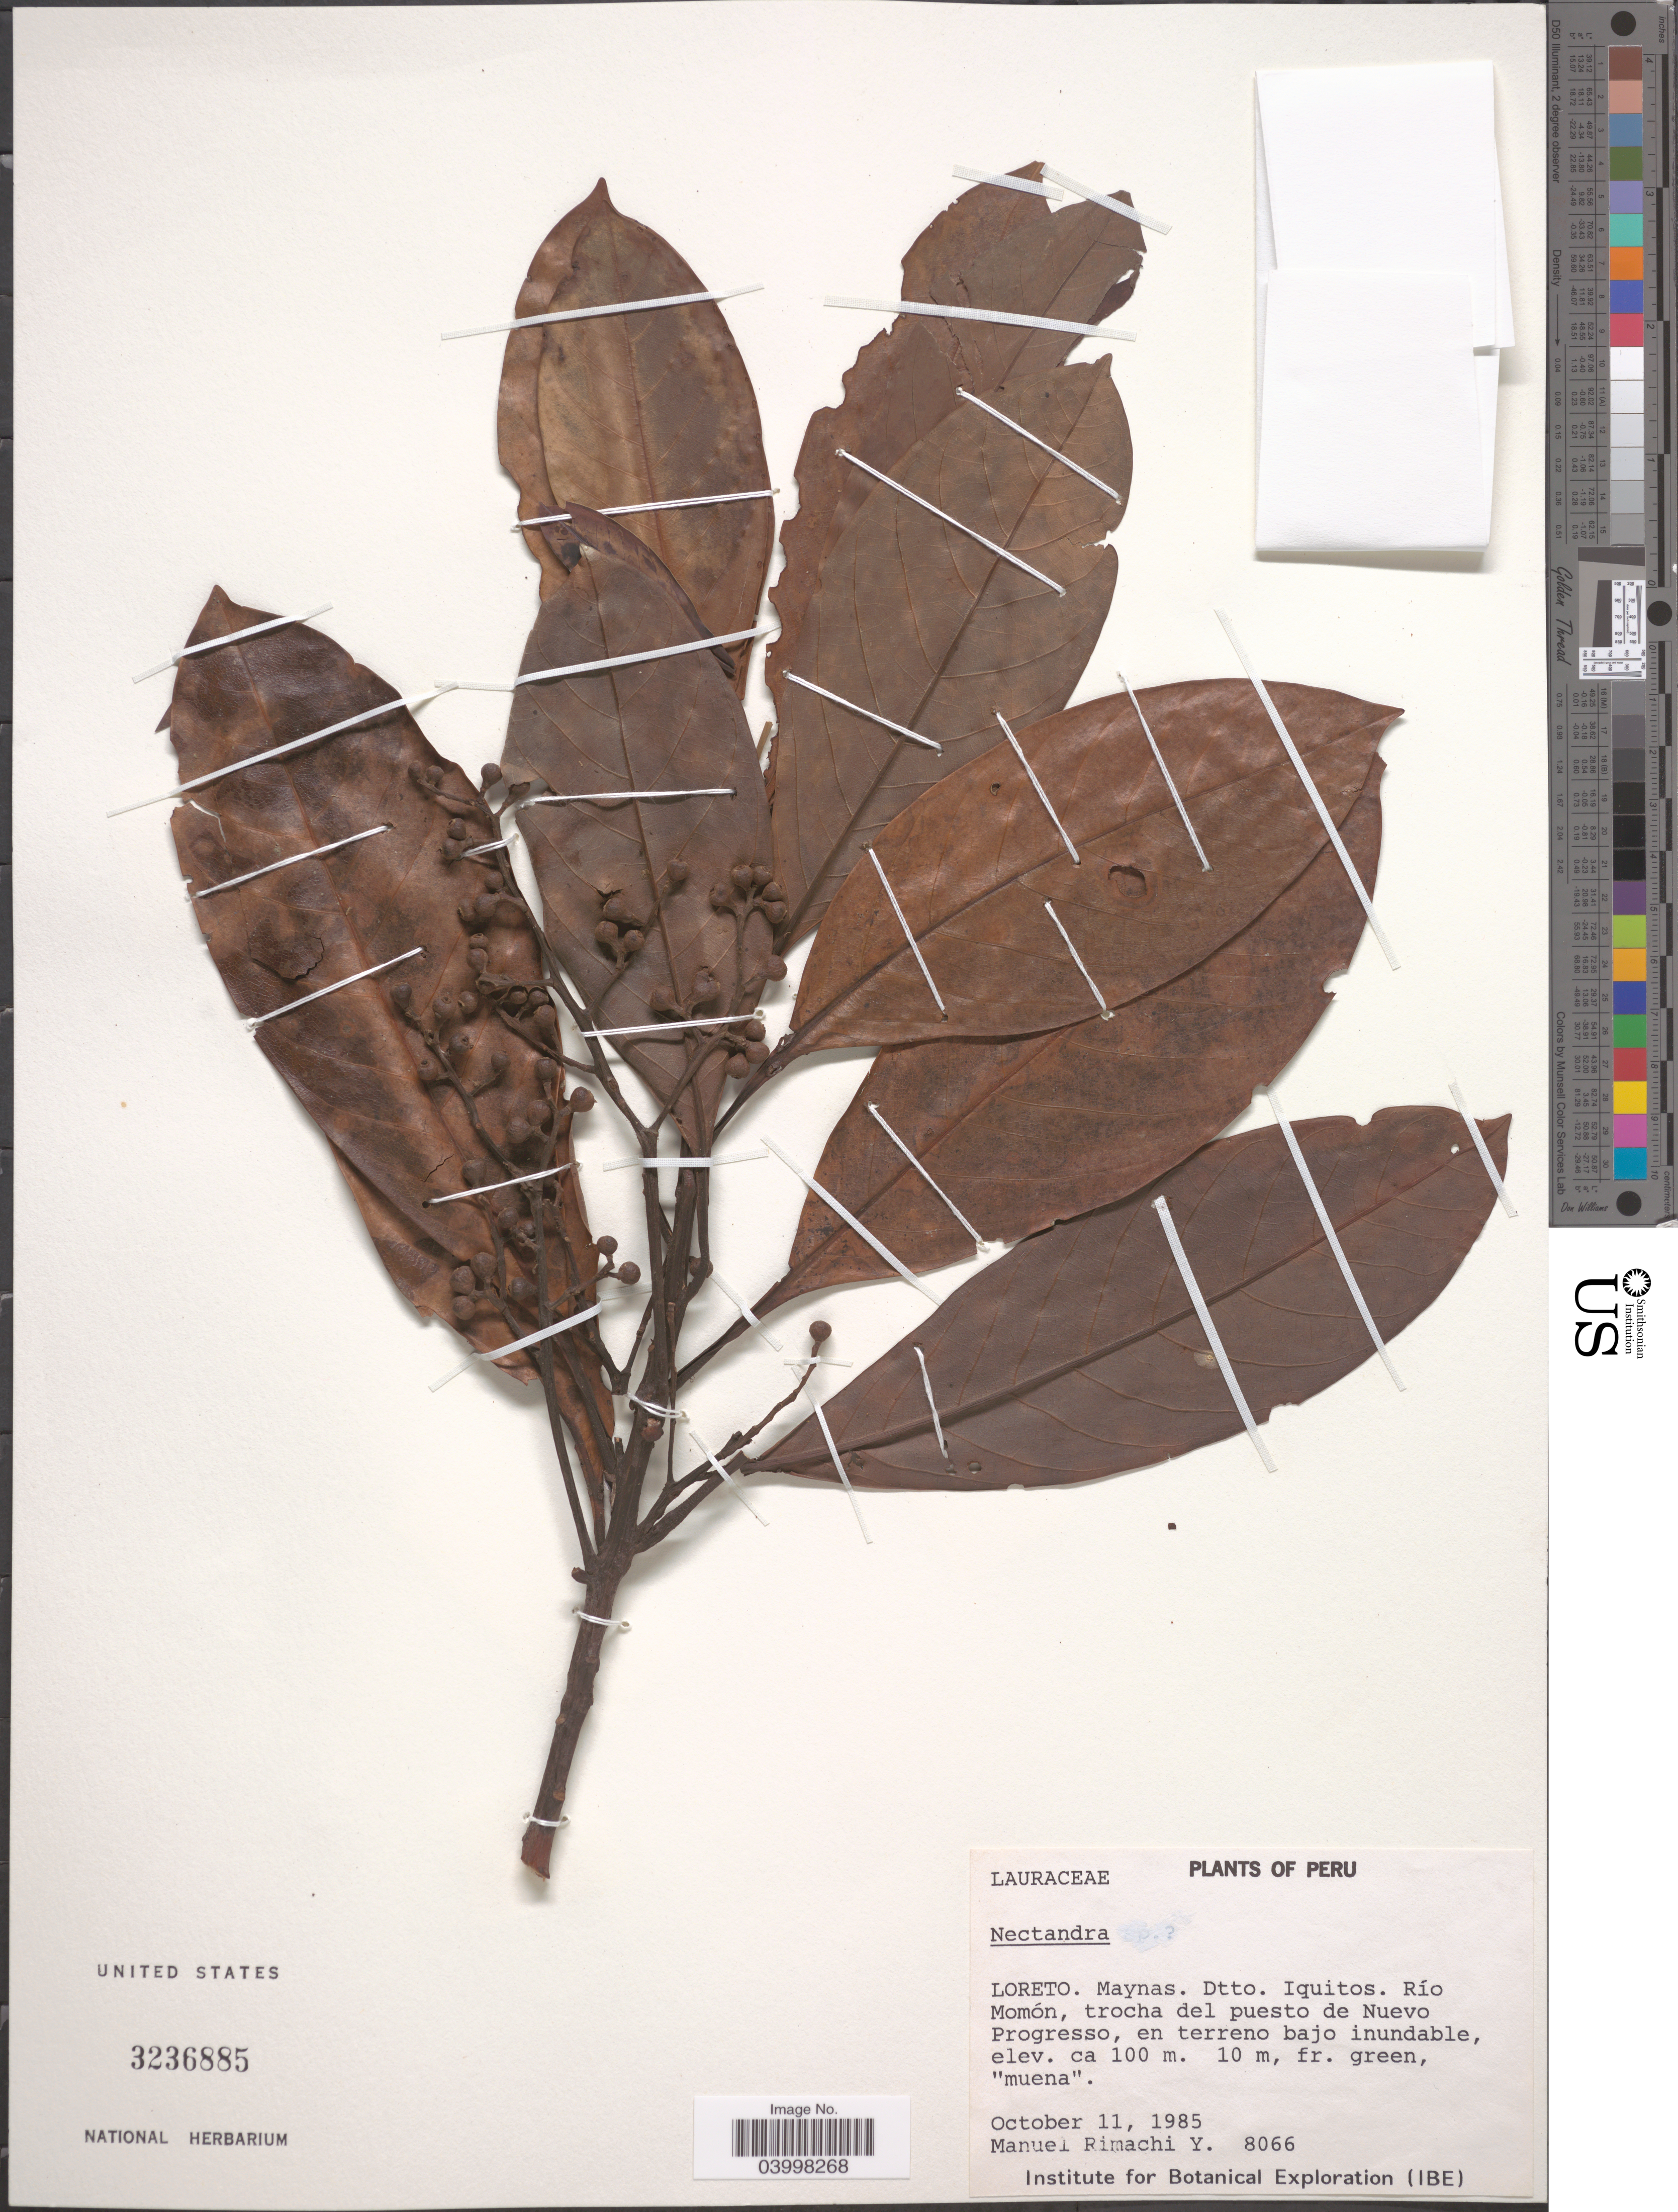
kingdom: Plantae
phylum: Tracheophyta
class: Magnoliopsida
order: Laurales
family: Lauraceae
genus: Nectandra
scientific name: Nectandra sp.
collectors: M. Rimachi Y.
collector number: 8066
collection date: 1985-10-11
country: Peru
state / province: Loreto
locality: Maynas. Dtto. Iquitos. Río Momón, trocha del puesto de Nuevo Progresso.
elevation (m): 100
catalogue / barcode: US 3236885